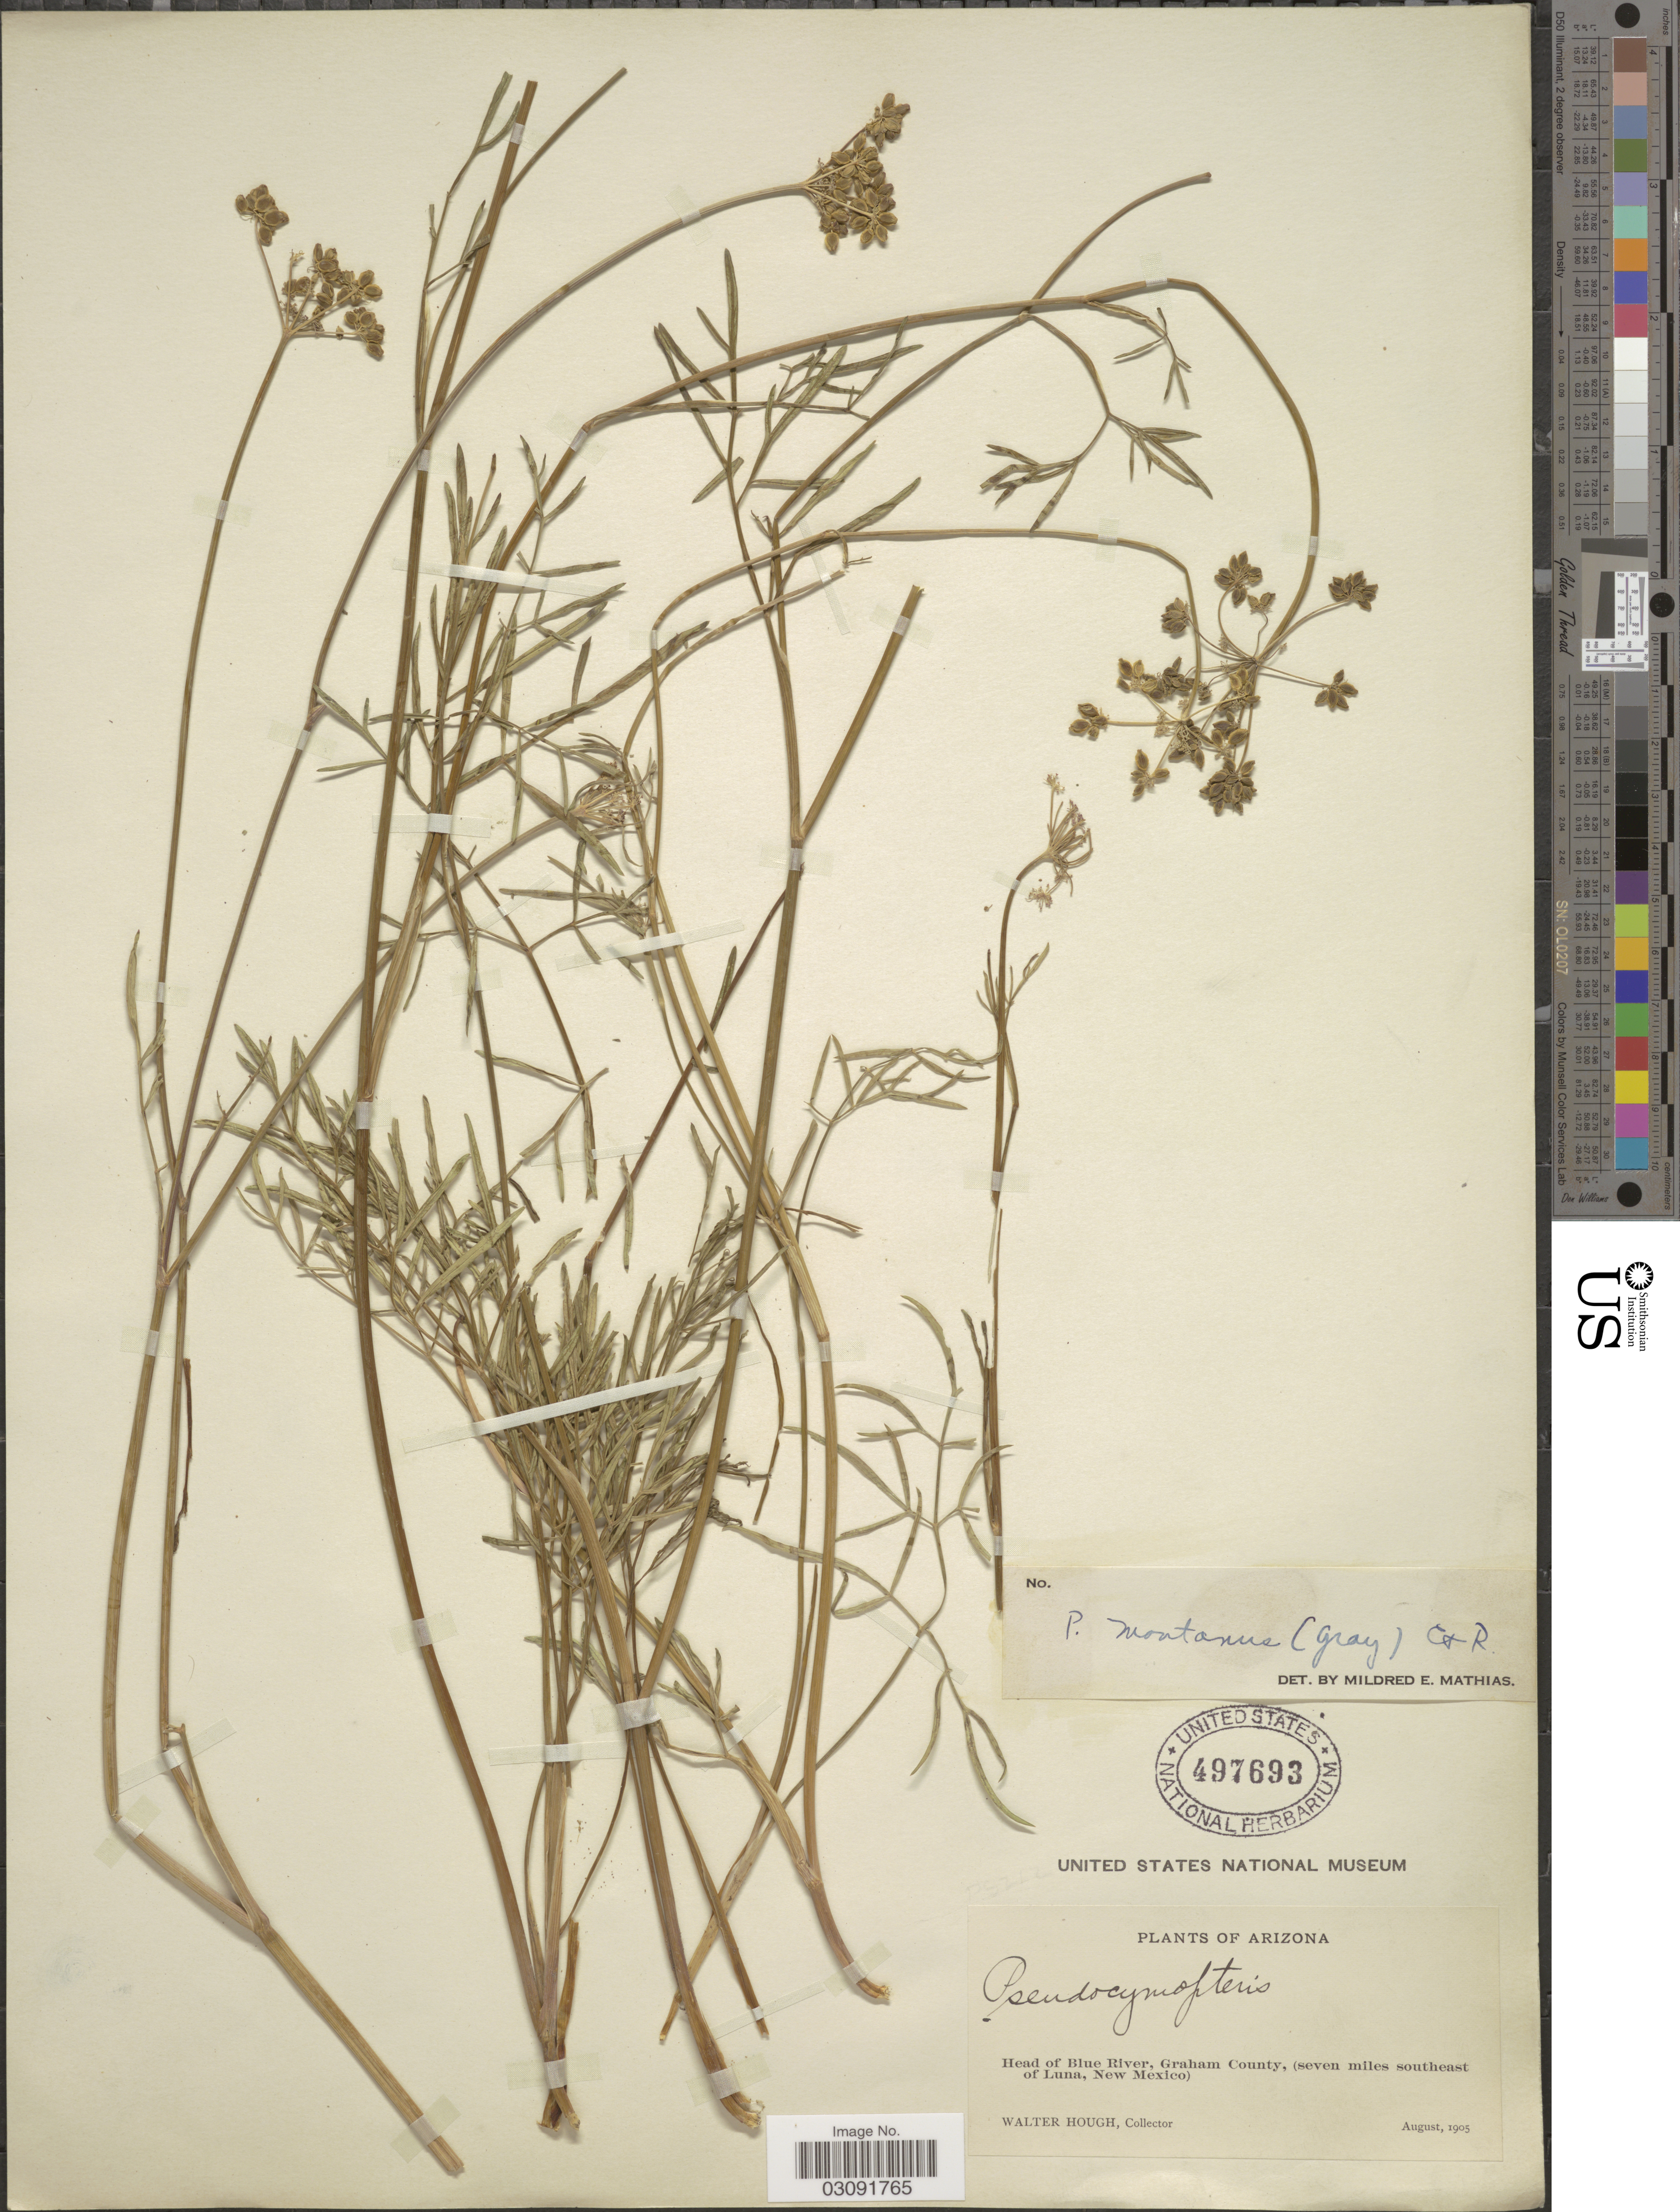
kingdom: Plantae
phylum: Tracheophyta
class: Magnoliopsida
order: Apiales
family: Apiaceae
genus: Pseudocymopterus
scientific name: Pseudocymopterus montanus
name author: (A. Gray) J.M. Coult. & Rose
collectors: W. Hough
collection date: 1905-08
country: United States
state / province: Arizona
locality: Head of Blue River, Graham County, (seven miles southeast of Luna, New Mexico).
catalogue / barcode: US 497693